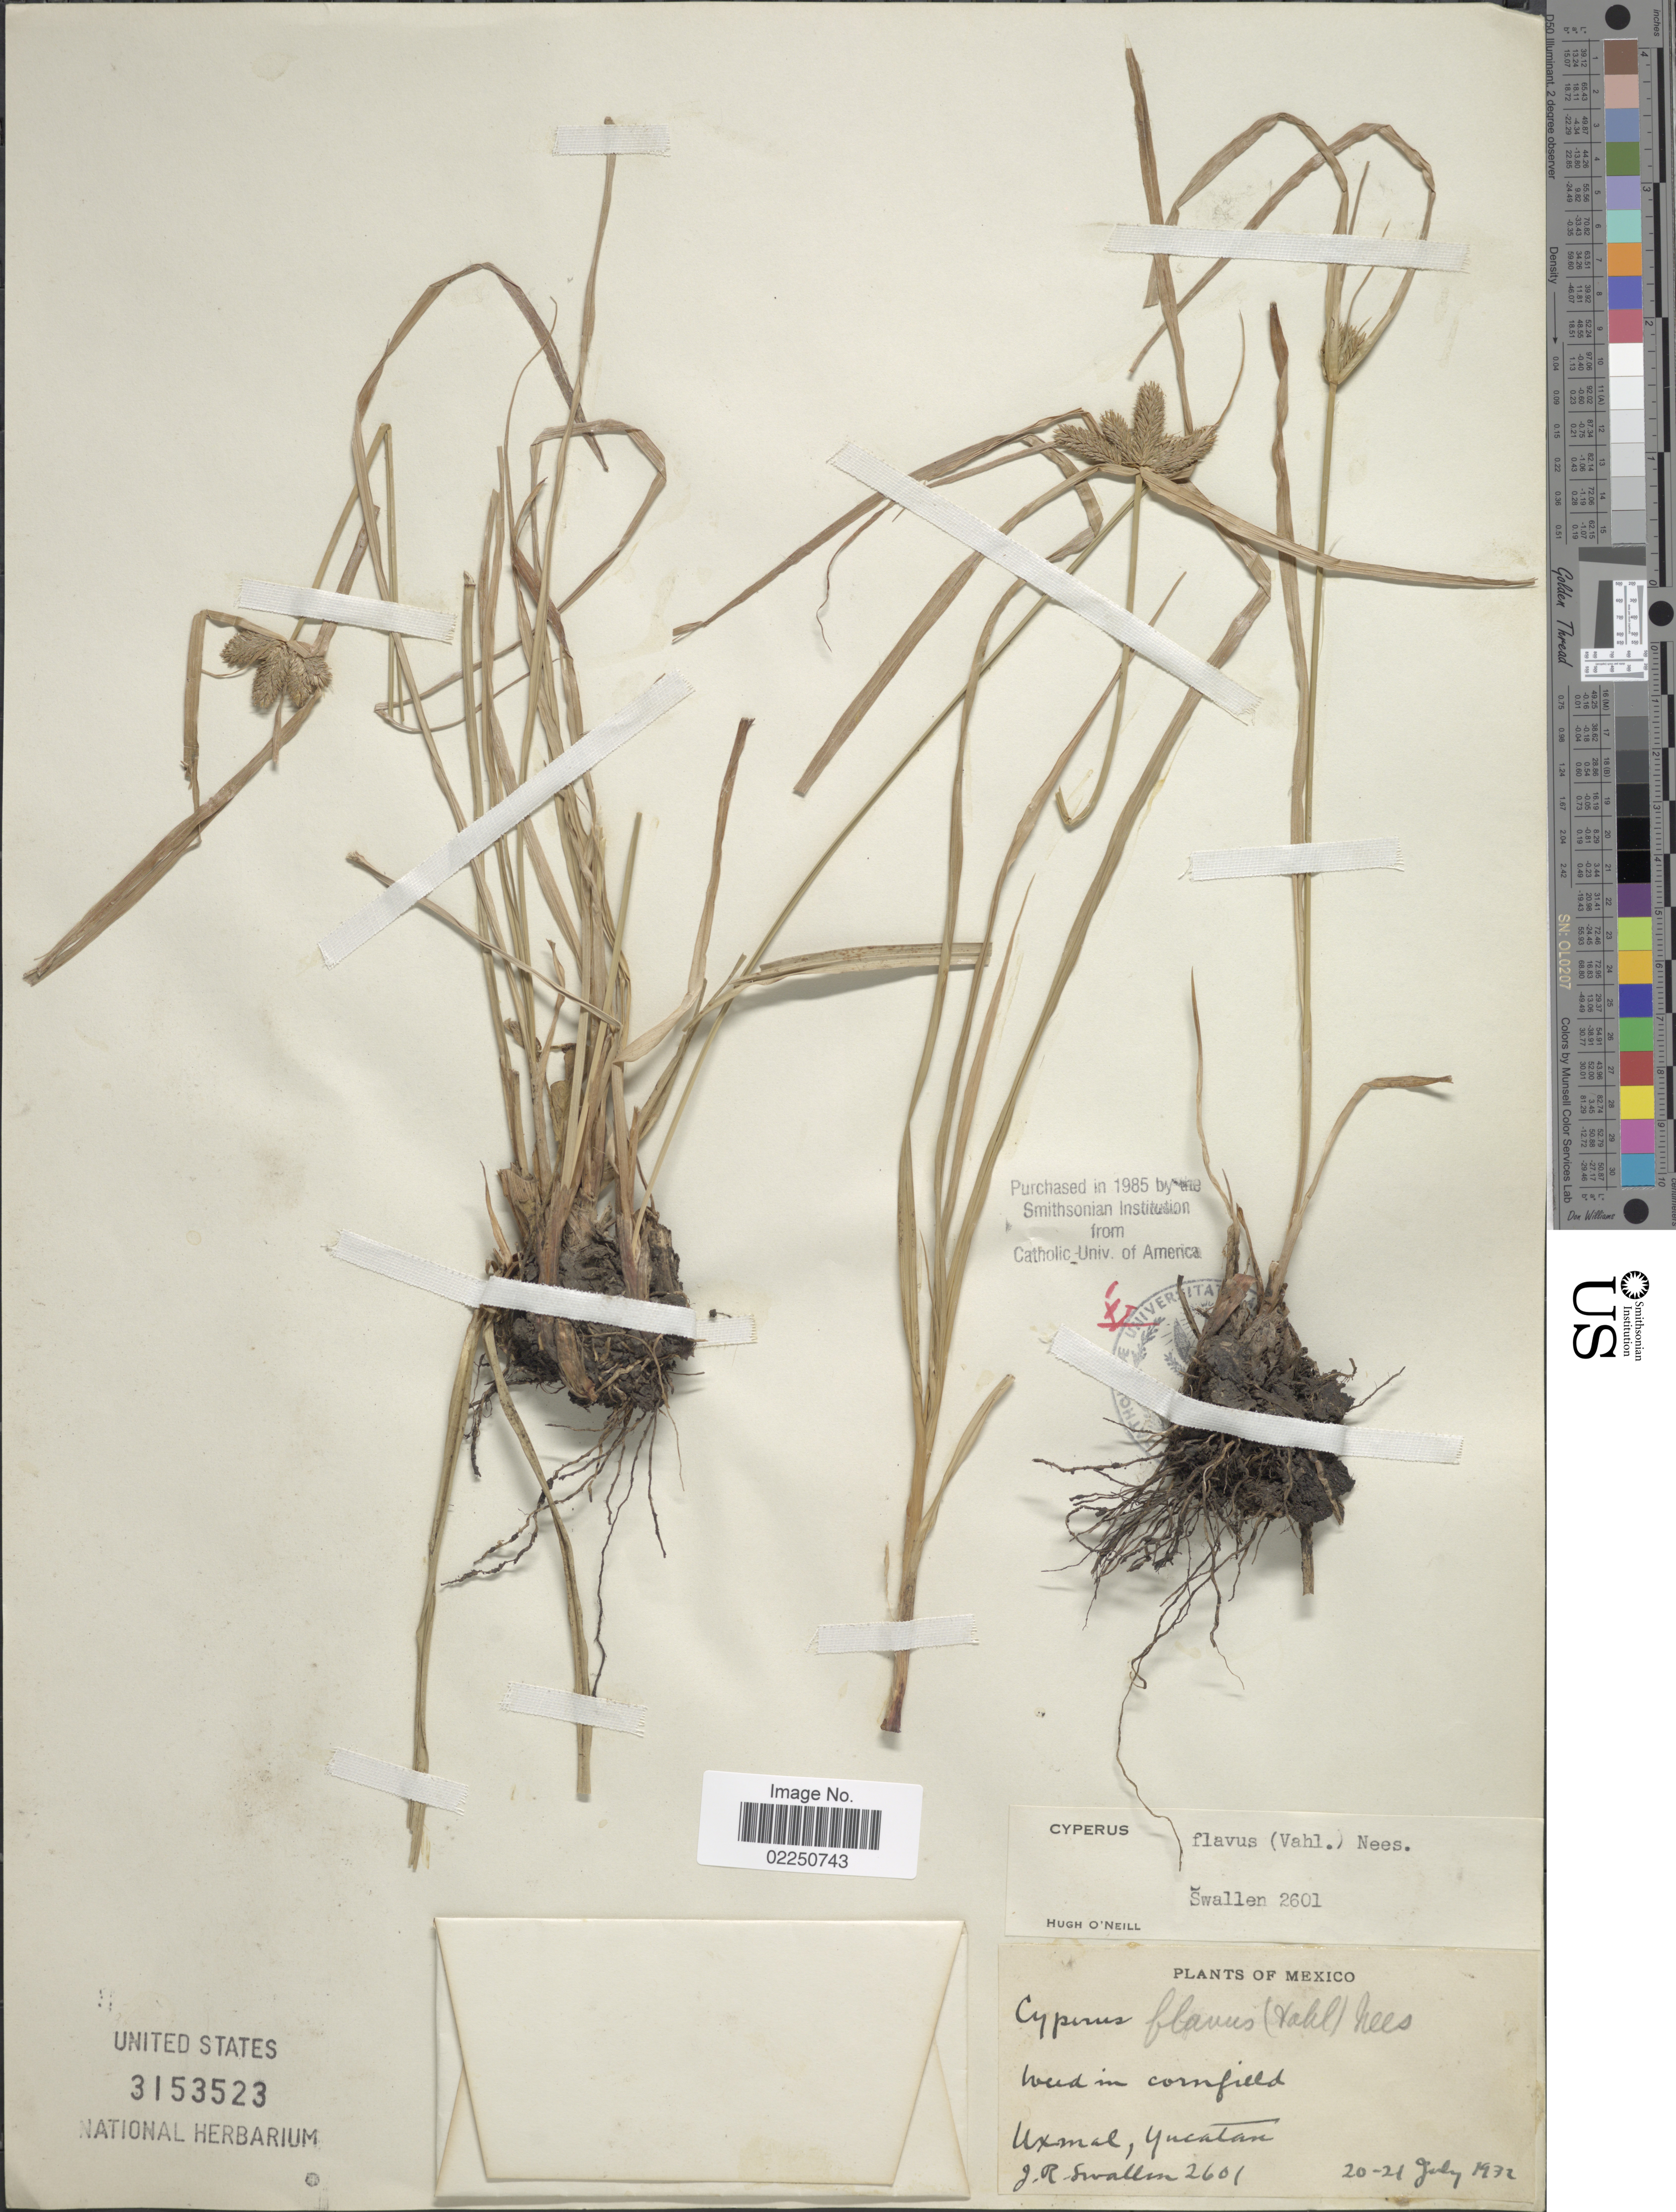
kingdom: Plantae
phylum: Tracheophyta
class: Liliopsida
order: Poales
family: Cyperaceae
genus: Cyperus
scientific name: Cyperus aggregatus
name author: (Willd.) Endl.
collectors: J. R. Swallen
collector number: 2601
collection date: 1932-07-20/1932-07-21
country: Mexico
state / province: Yucatán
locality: Uxmal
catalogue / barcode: US 3153523